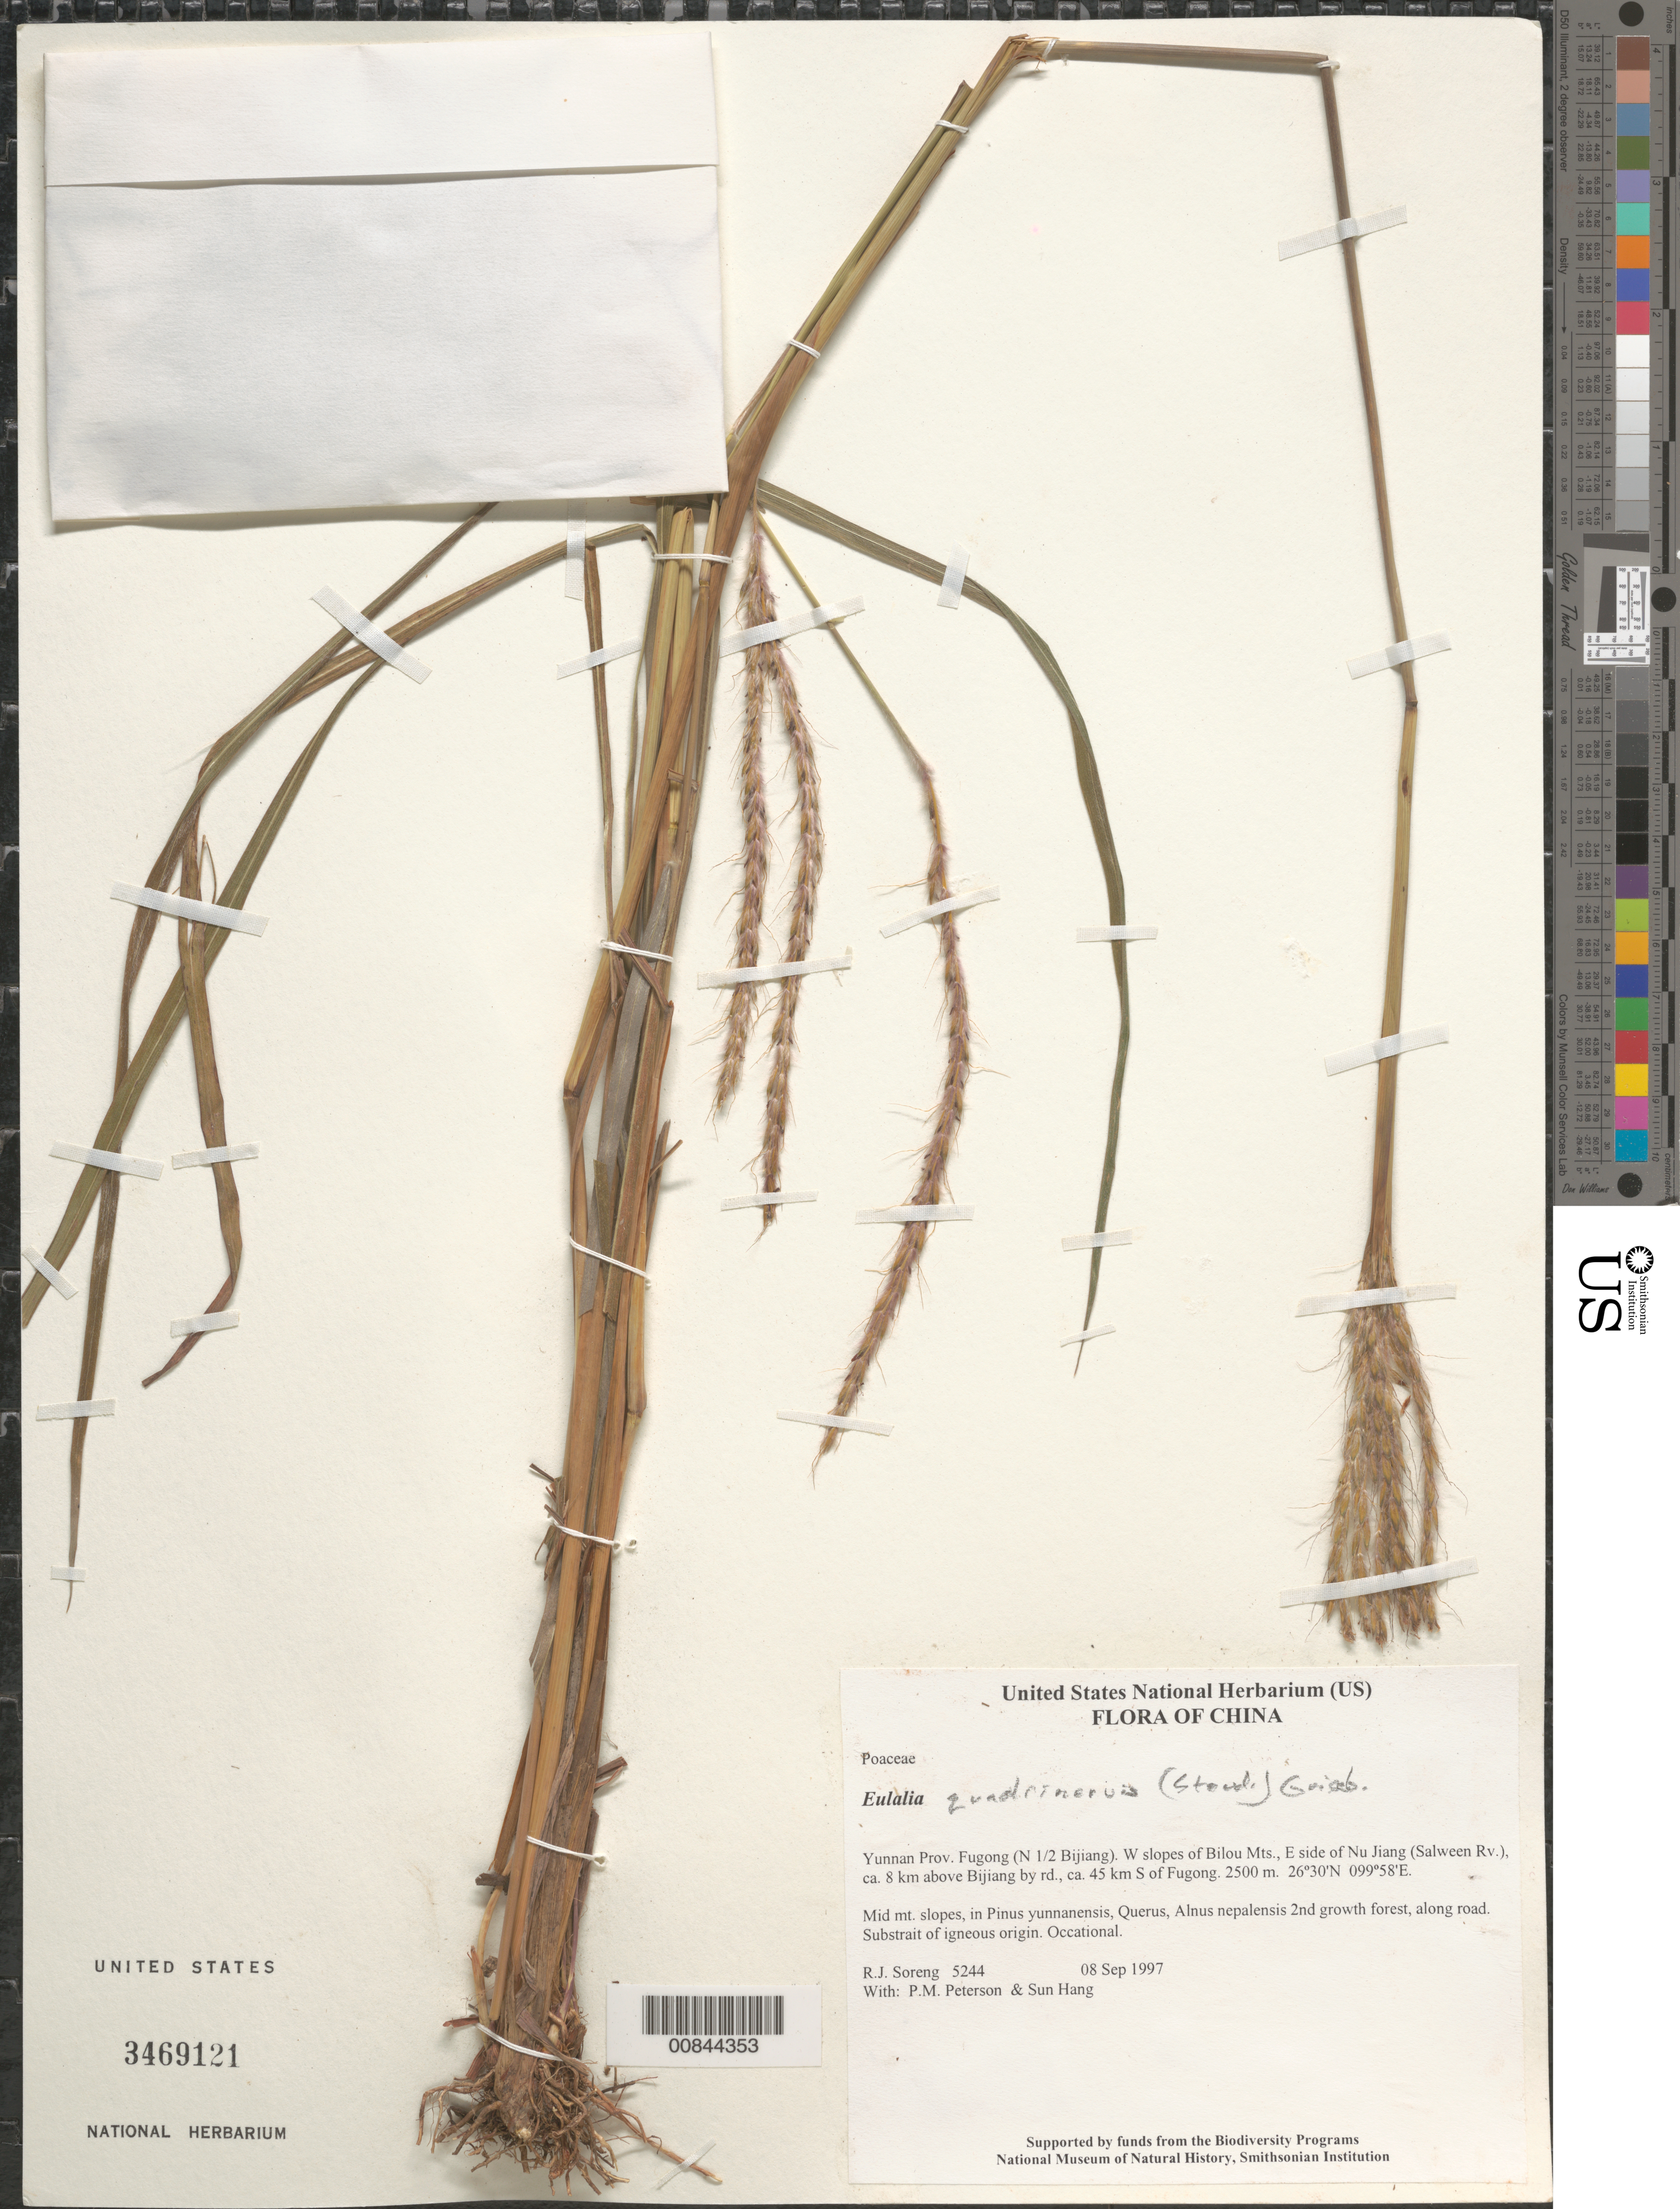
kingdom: Plantae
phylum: Tracheophyta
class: Liliopsida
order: Poales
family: Poaceae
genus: Pseudopogonatherum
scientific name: Pseudopogonatherum quadrinerve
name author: (Hack.) Ohwi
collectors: R. J. Soreng, P. M. Peterson & Sun Hang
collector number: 5244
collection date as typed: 08 Sep 1997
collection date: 1997-09-08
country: China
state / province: Yunnan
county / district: Fugong (N 1/2 Bijiang)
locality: W slopes of Bilou Mts., E side of Nu Jiang (Salween Rv.), ca. 8 km above Bijiang by rd., ca. 45 km S of Fugong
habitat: Mid mt. slopes, in Pinus yunnanensis, Querus, Alnus nepalensis 2nd growth forest, along road. Substrait of igneous origin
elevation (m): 2500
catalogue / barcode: US 3469121